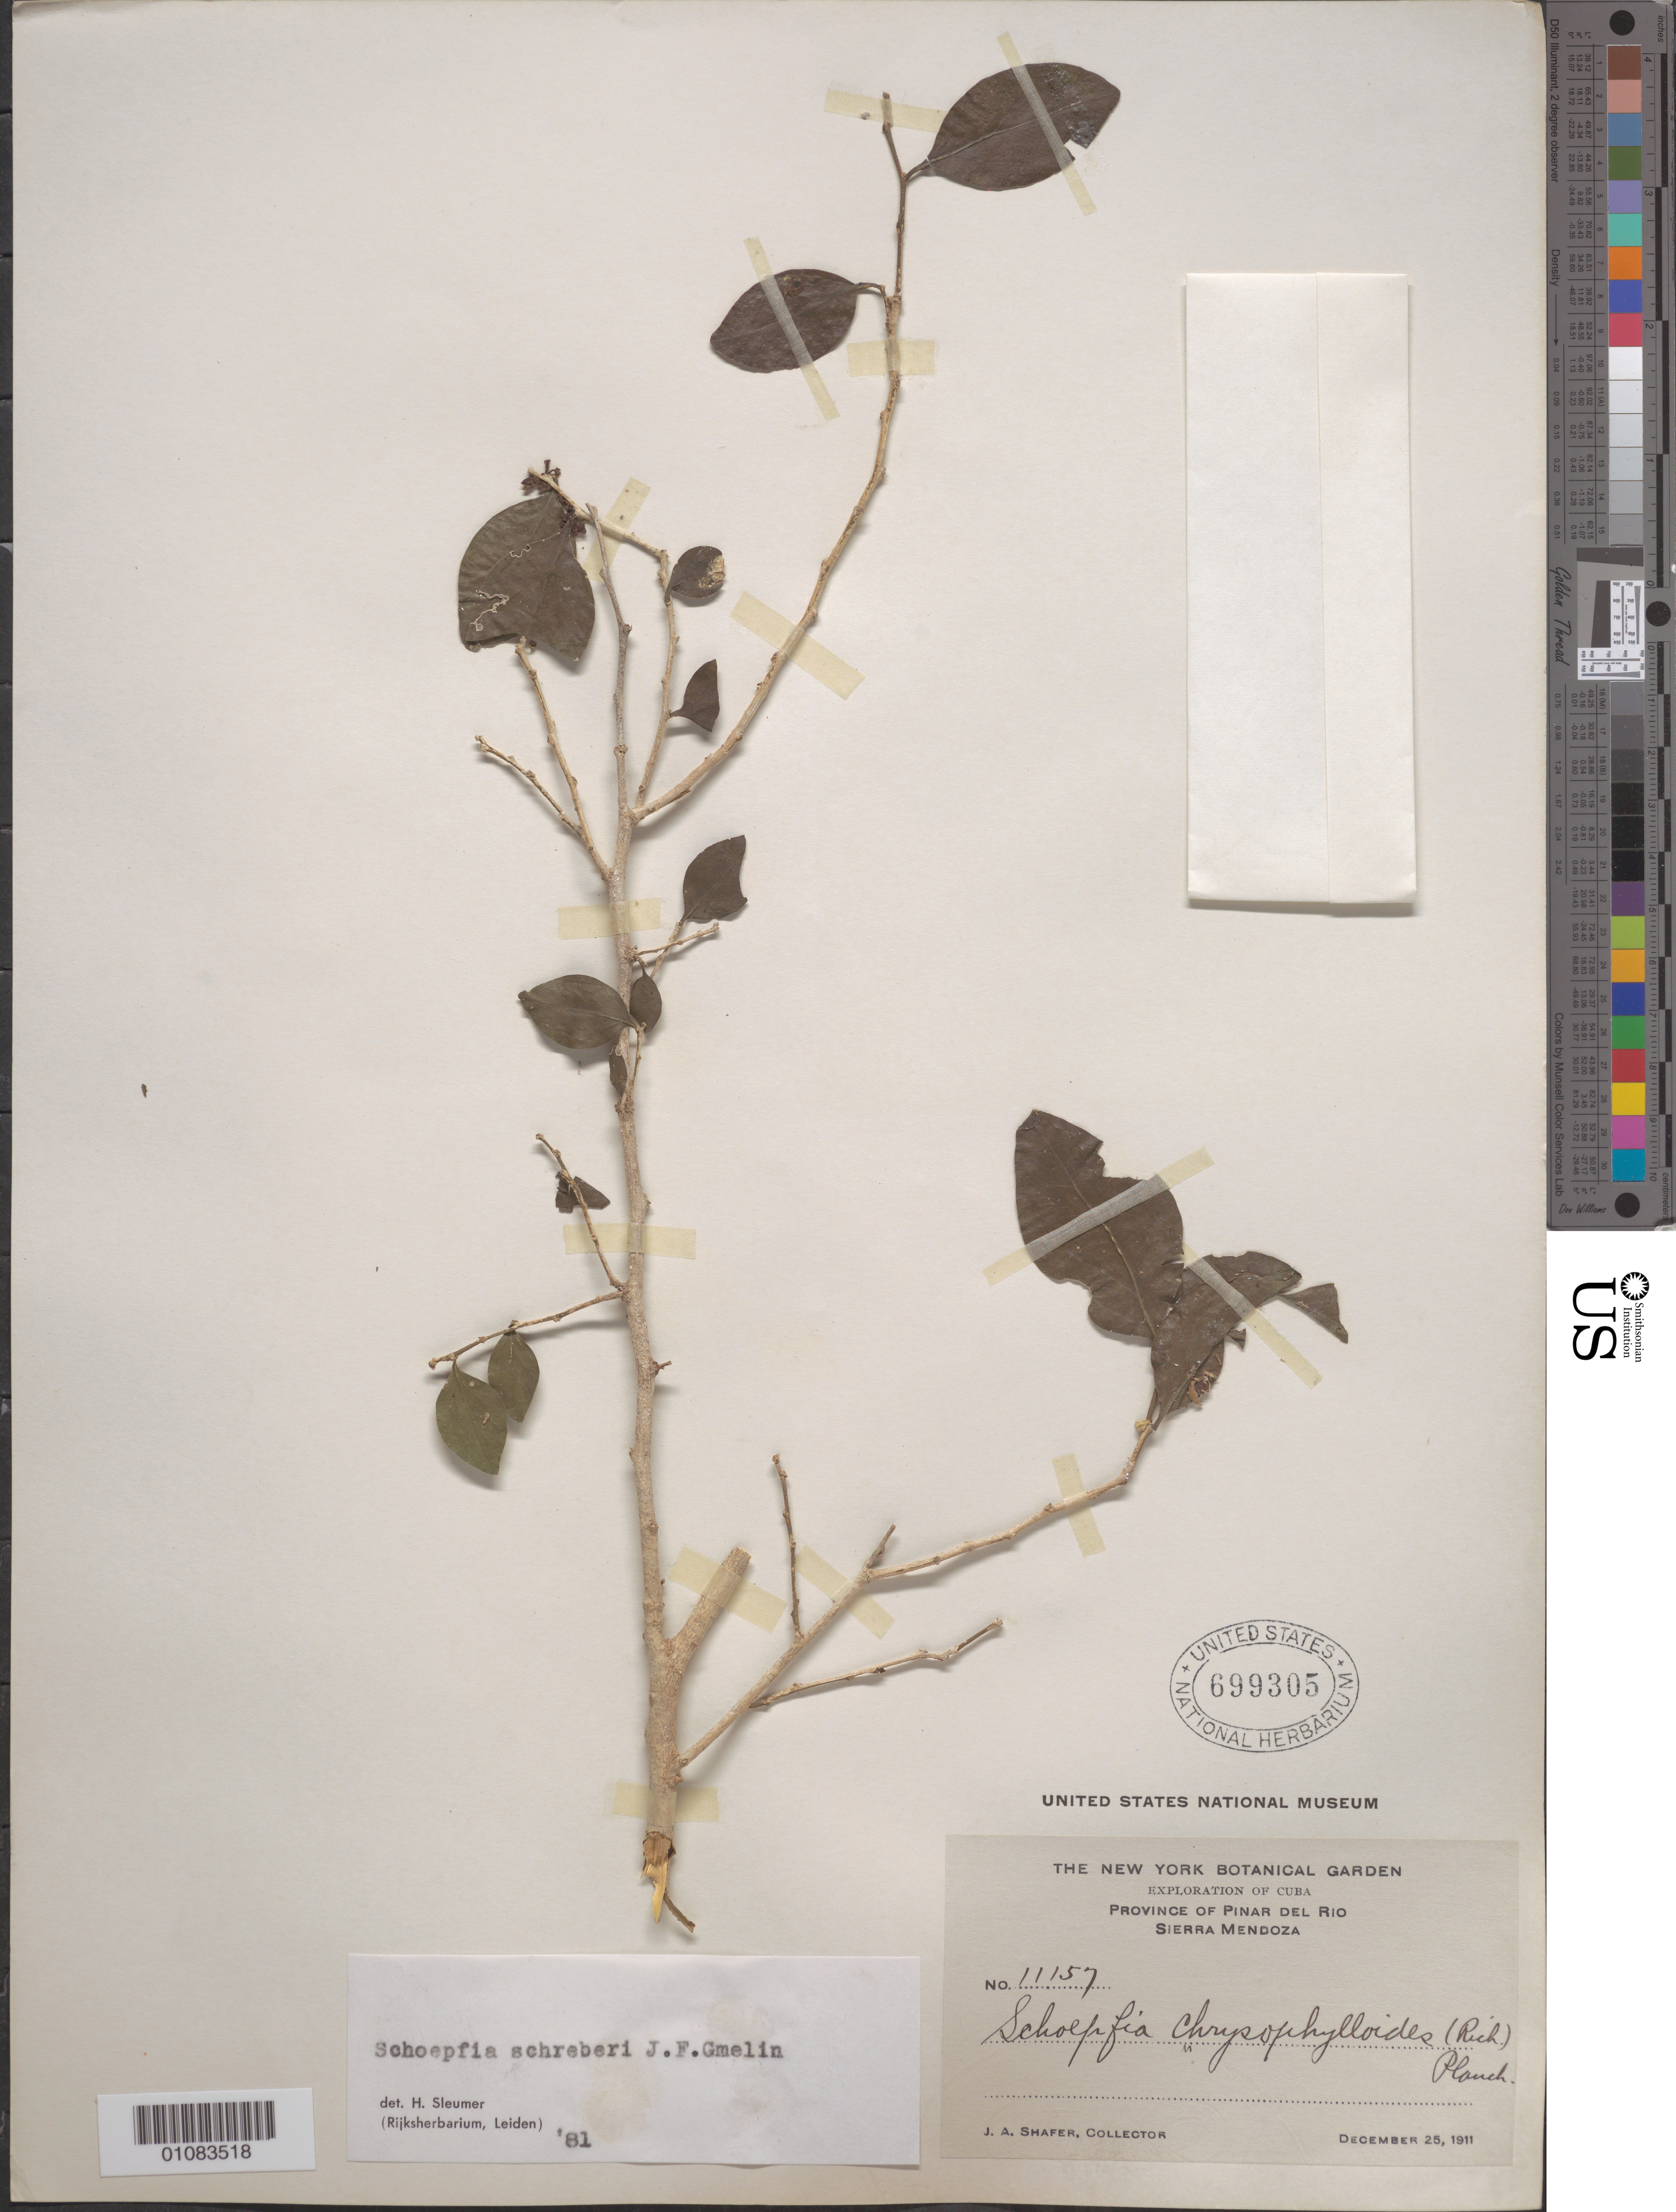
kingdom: Plantae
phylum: Tracheophyta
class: Magnoliopsida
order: Santalales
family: Schoepfiaceae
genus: Schoepfia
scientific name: Schoepfia schreberi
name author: J.F. Gmel.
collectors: J. A. Shafer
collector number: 11157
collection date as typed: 25 Dec 1911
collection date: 1911-12-25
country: Cuba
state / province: Pinar del Rio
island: Cuba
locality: Sierra Mendoza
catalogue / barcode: US 699305